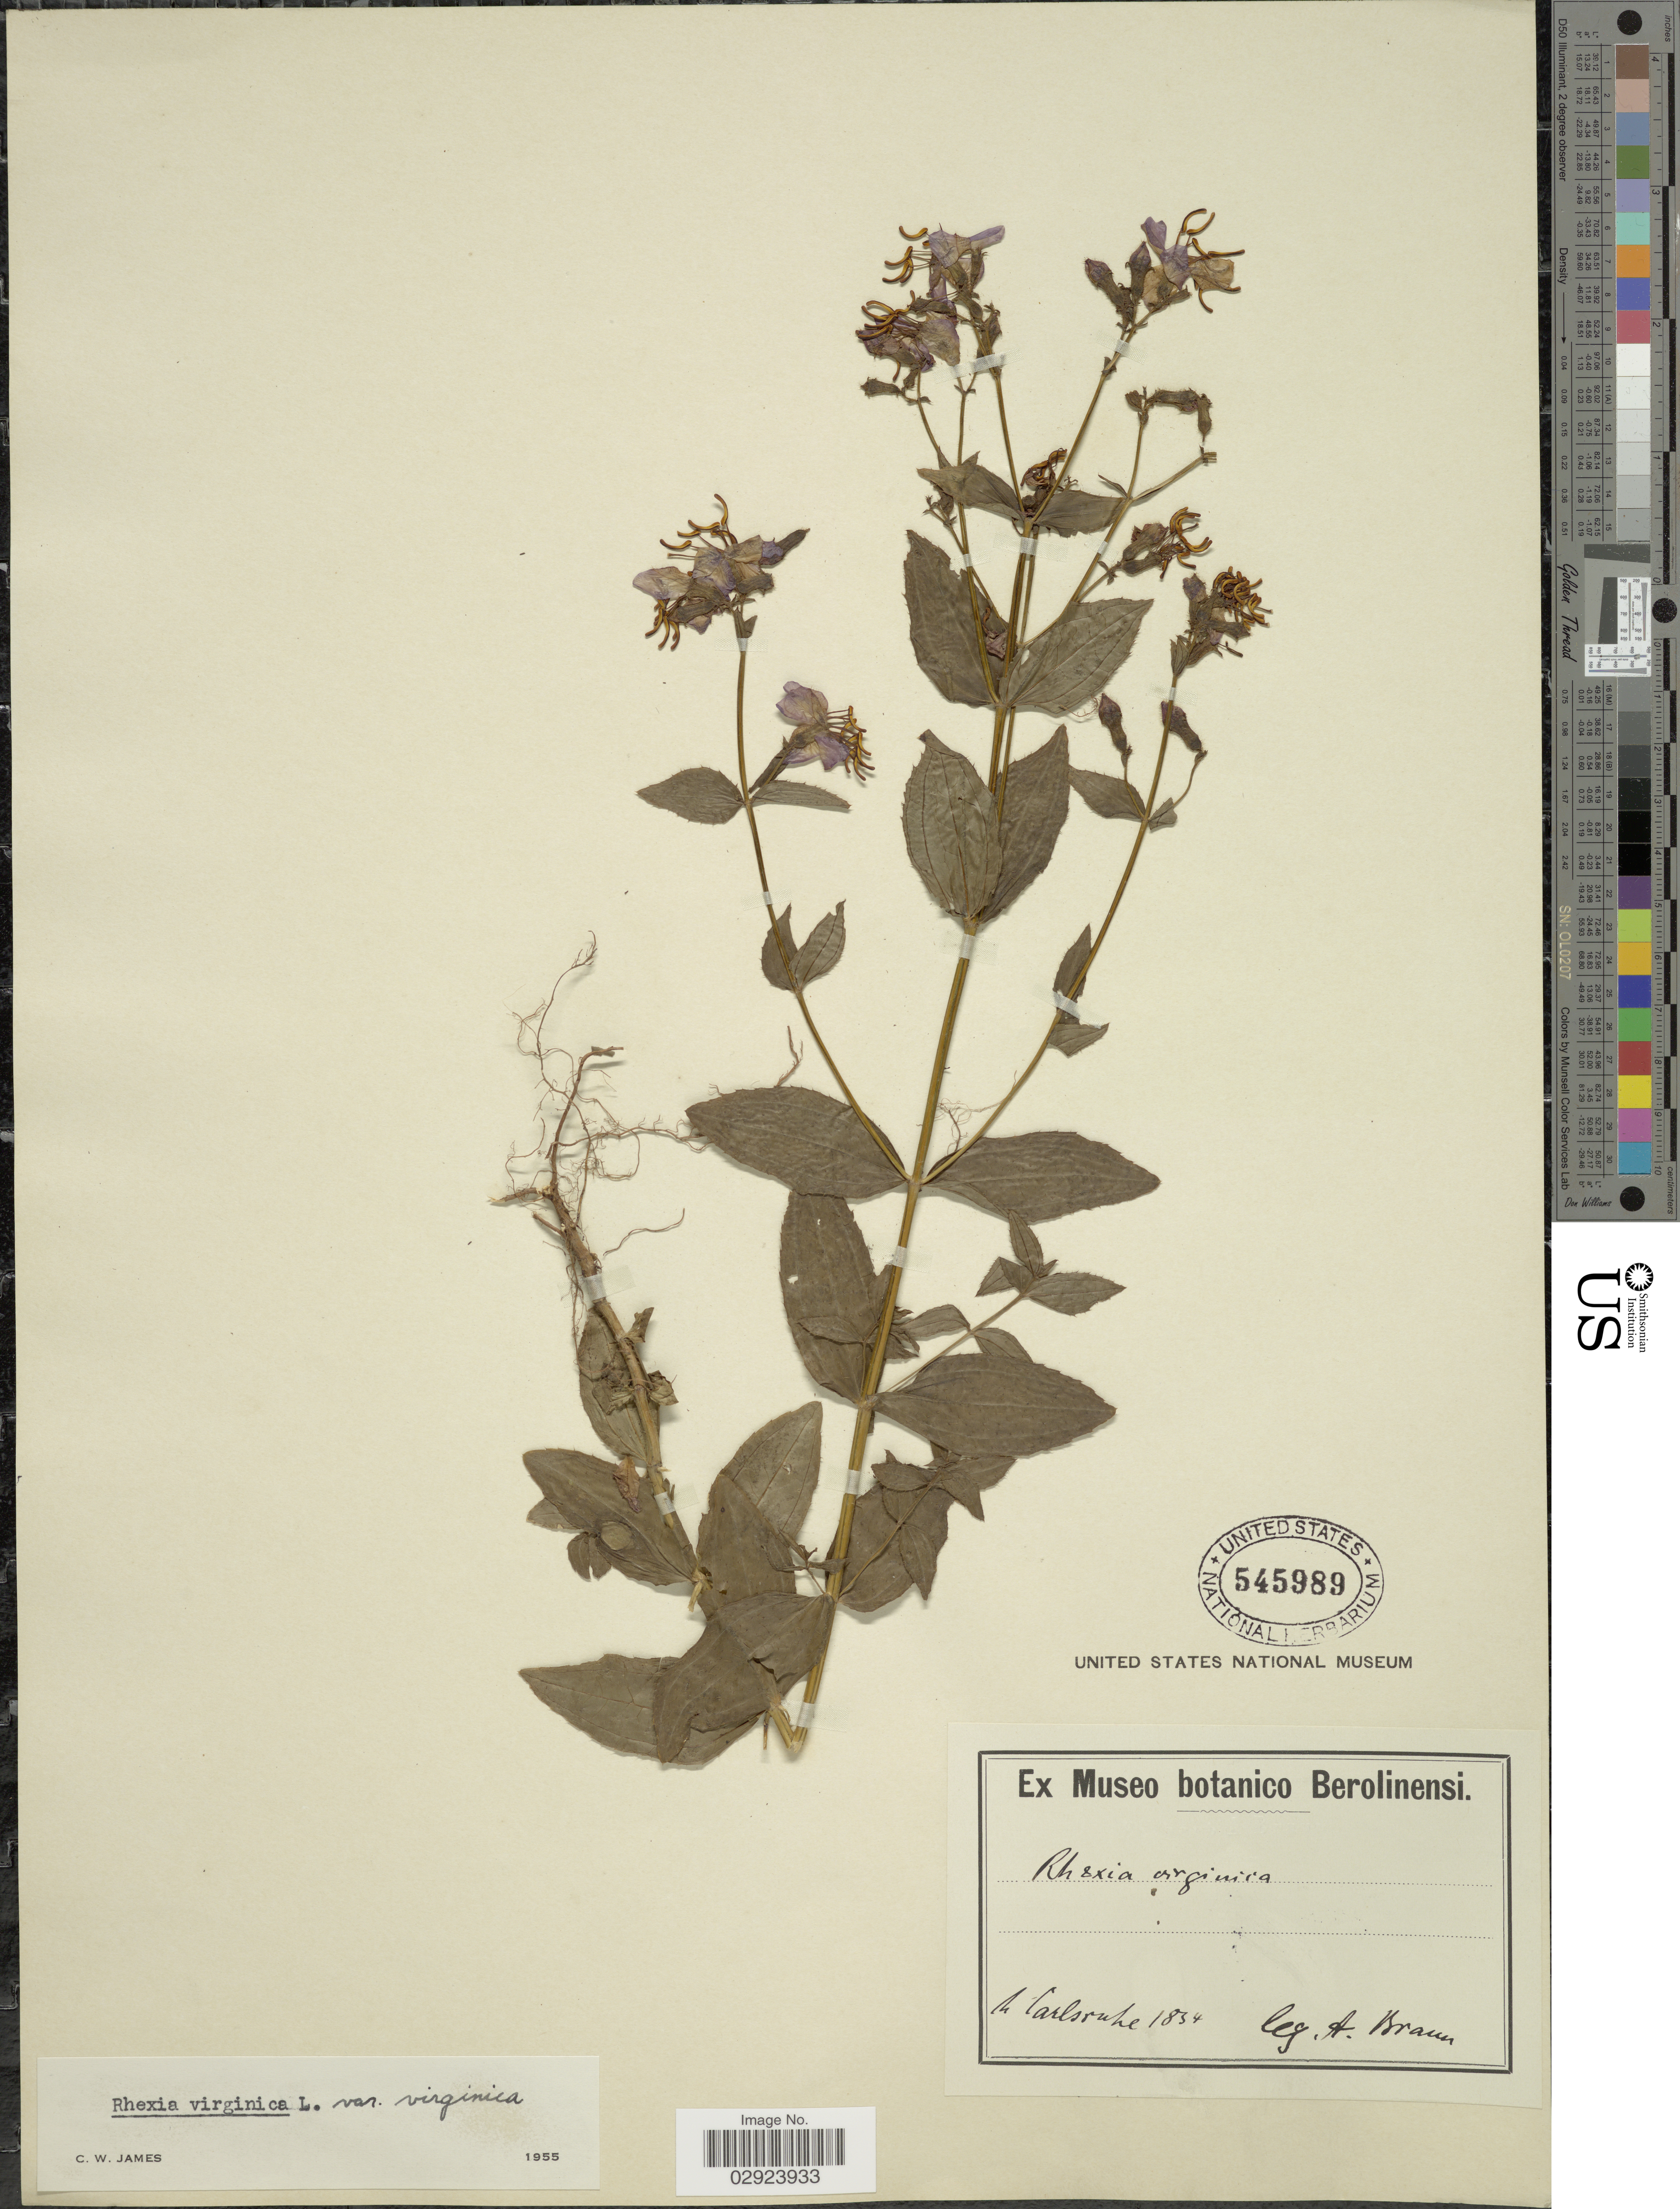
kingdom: Plantae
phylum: Tracheophyta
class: Magnoliopsida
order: Myrtales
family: Melastomataceae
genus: Rhexia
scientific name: Rhexia virginica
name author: L.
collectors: A. Braun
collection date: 1854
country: Germany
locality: A. Carlsruhe.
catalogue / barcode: US 545989